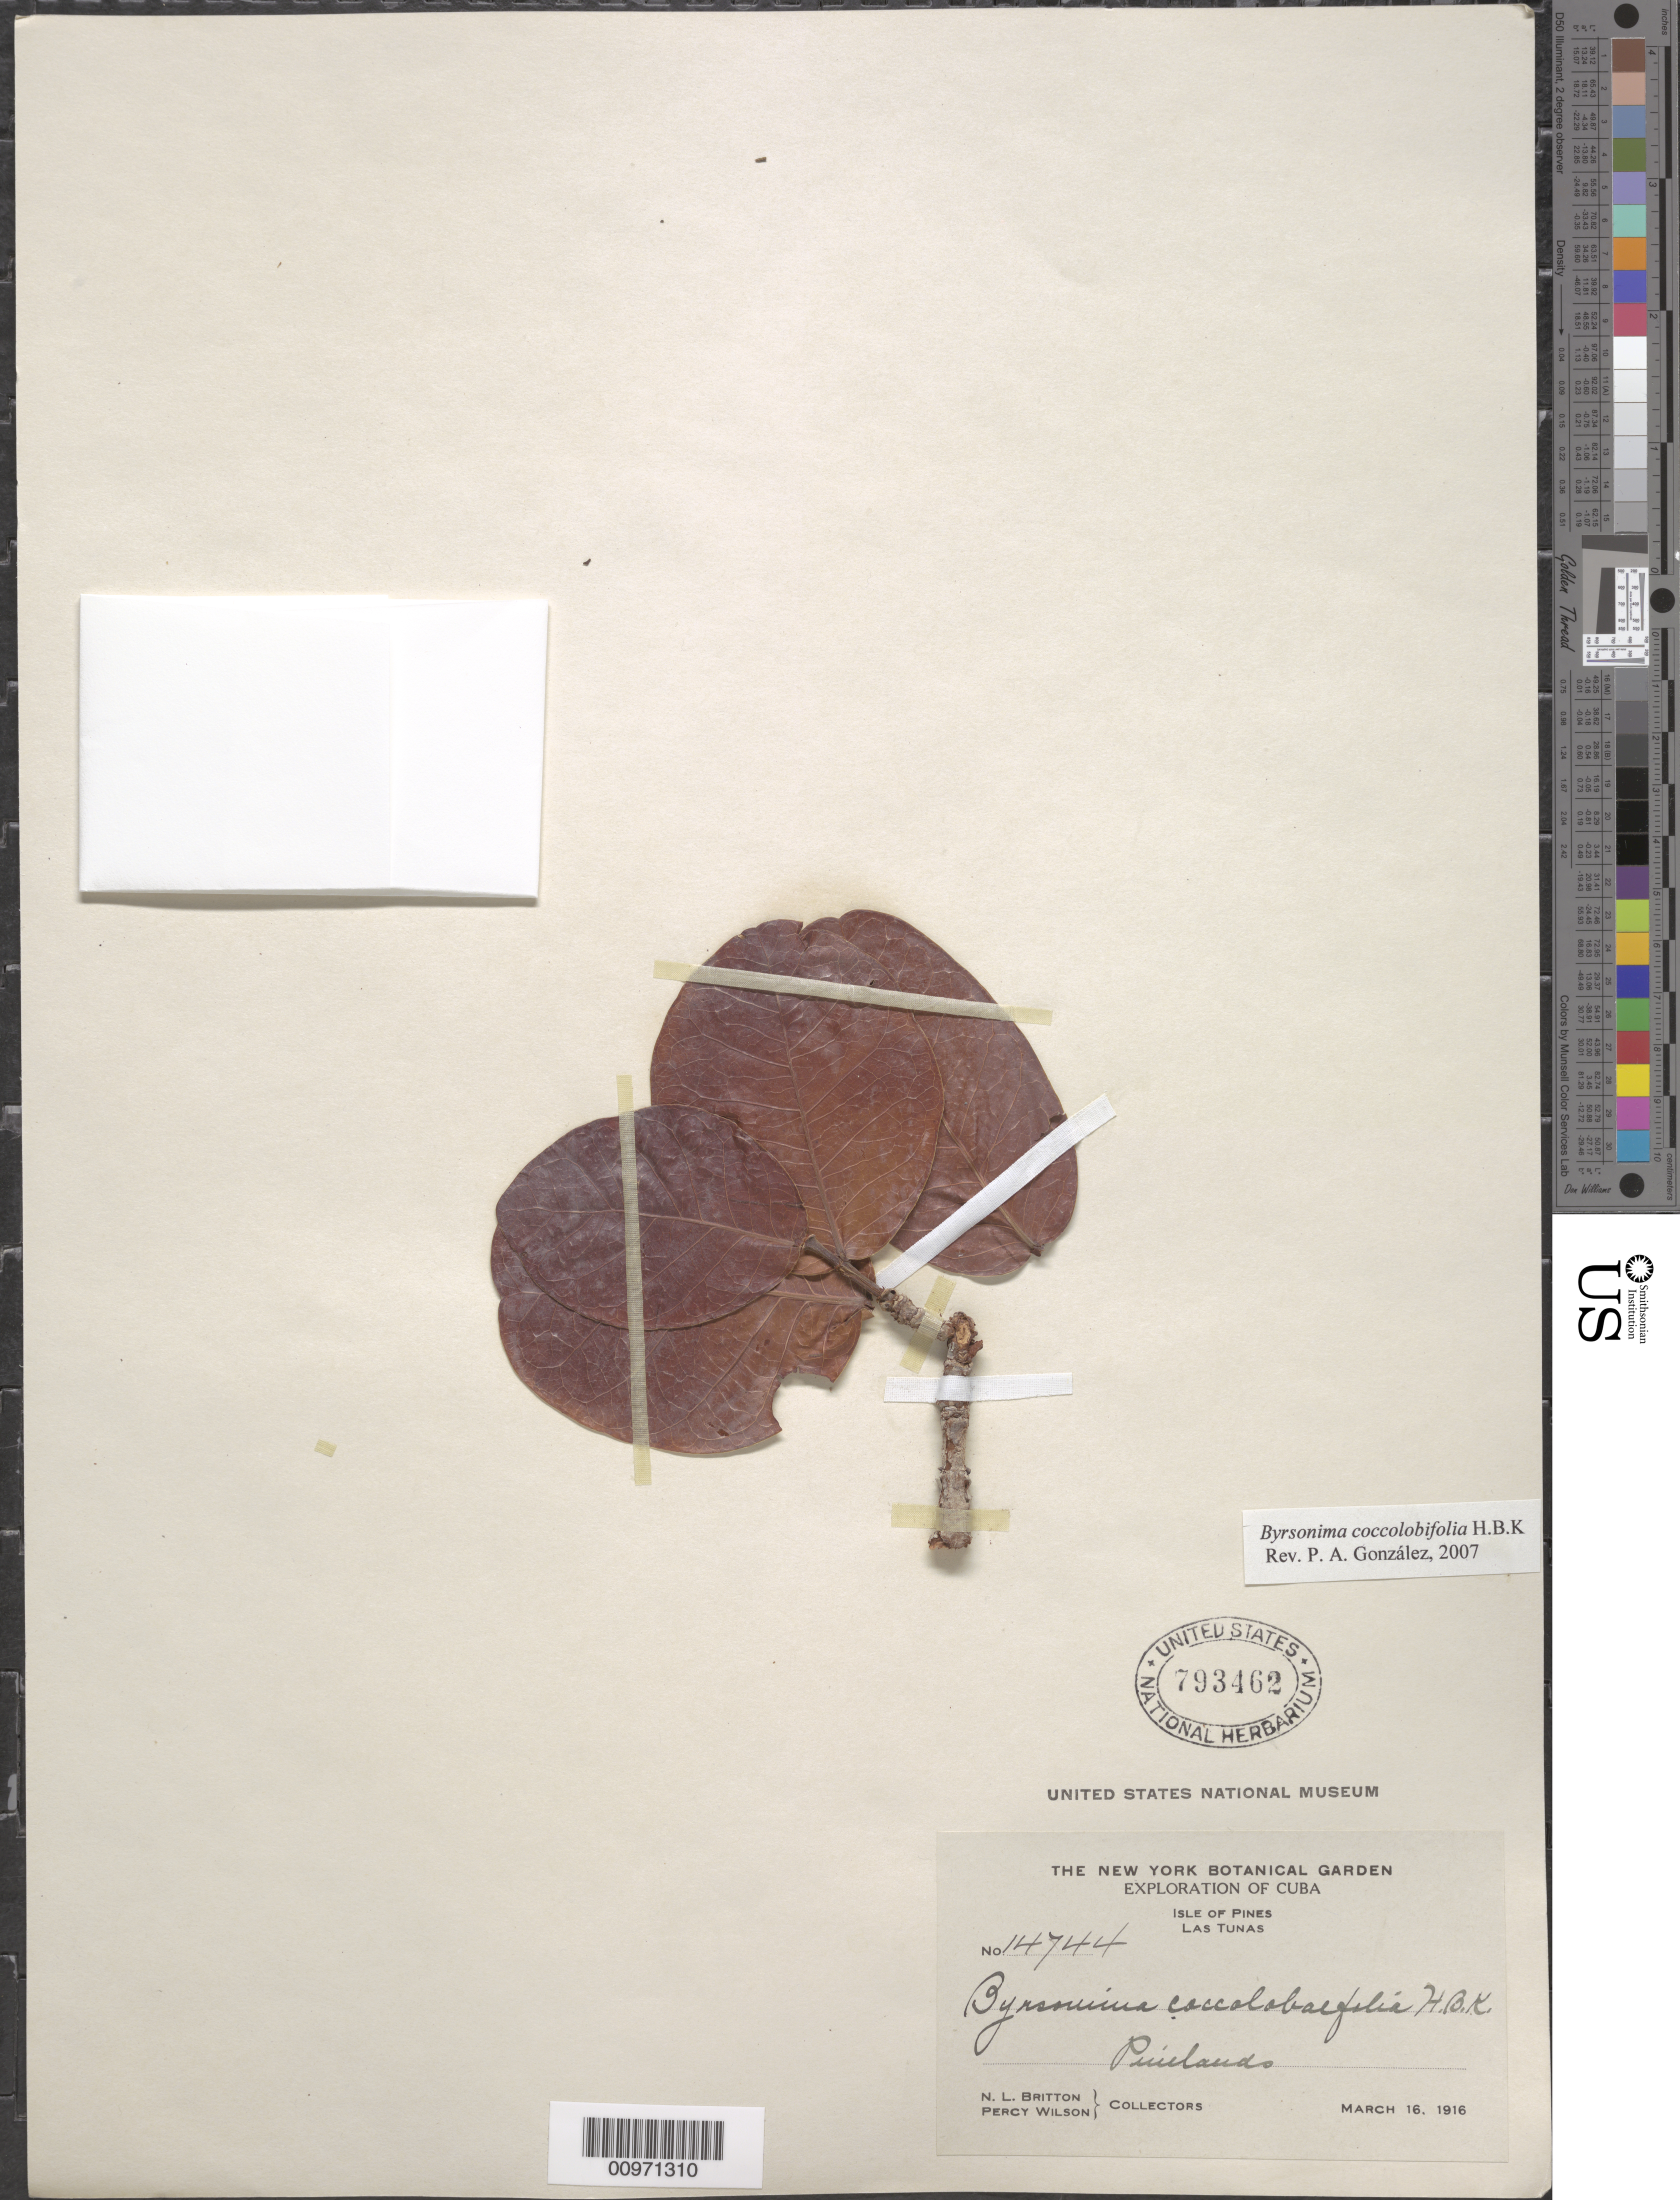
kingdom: Plantae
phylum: Tracheophyta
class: Magnoliopsida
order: Malpighiales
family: Malpighiaceae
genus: Byrsonima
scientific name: Byrsonima coccolobifolia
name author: Kunth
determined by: González, P. A.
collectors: N. Britton & P. Wilson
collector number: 14744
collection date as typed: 16 Mar 1916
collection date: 1916-03-16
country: Cuba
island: Isla de la Juventud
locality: Las Tunas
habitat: Pinelands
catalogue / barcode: US 793462